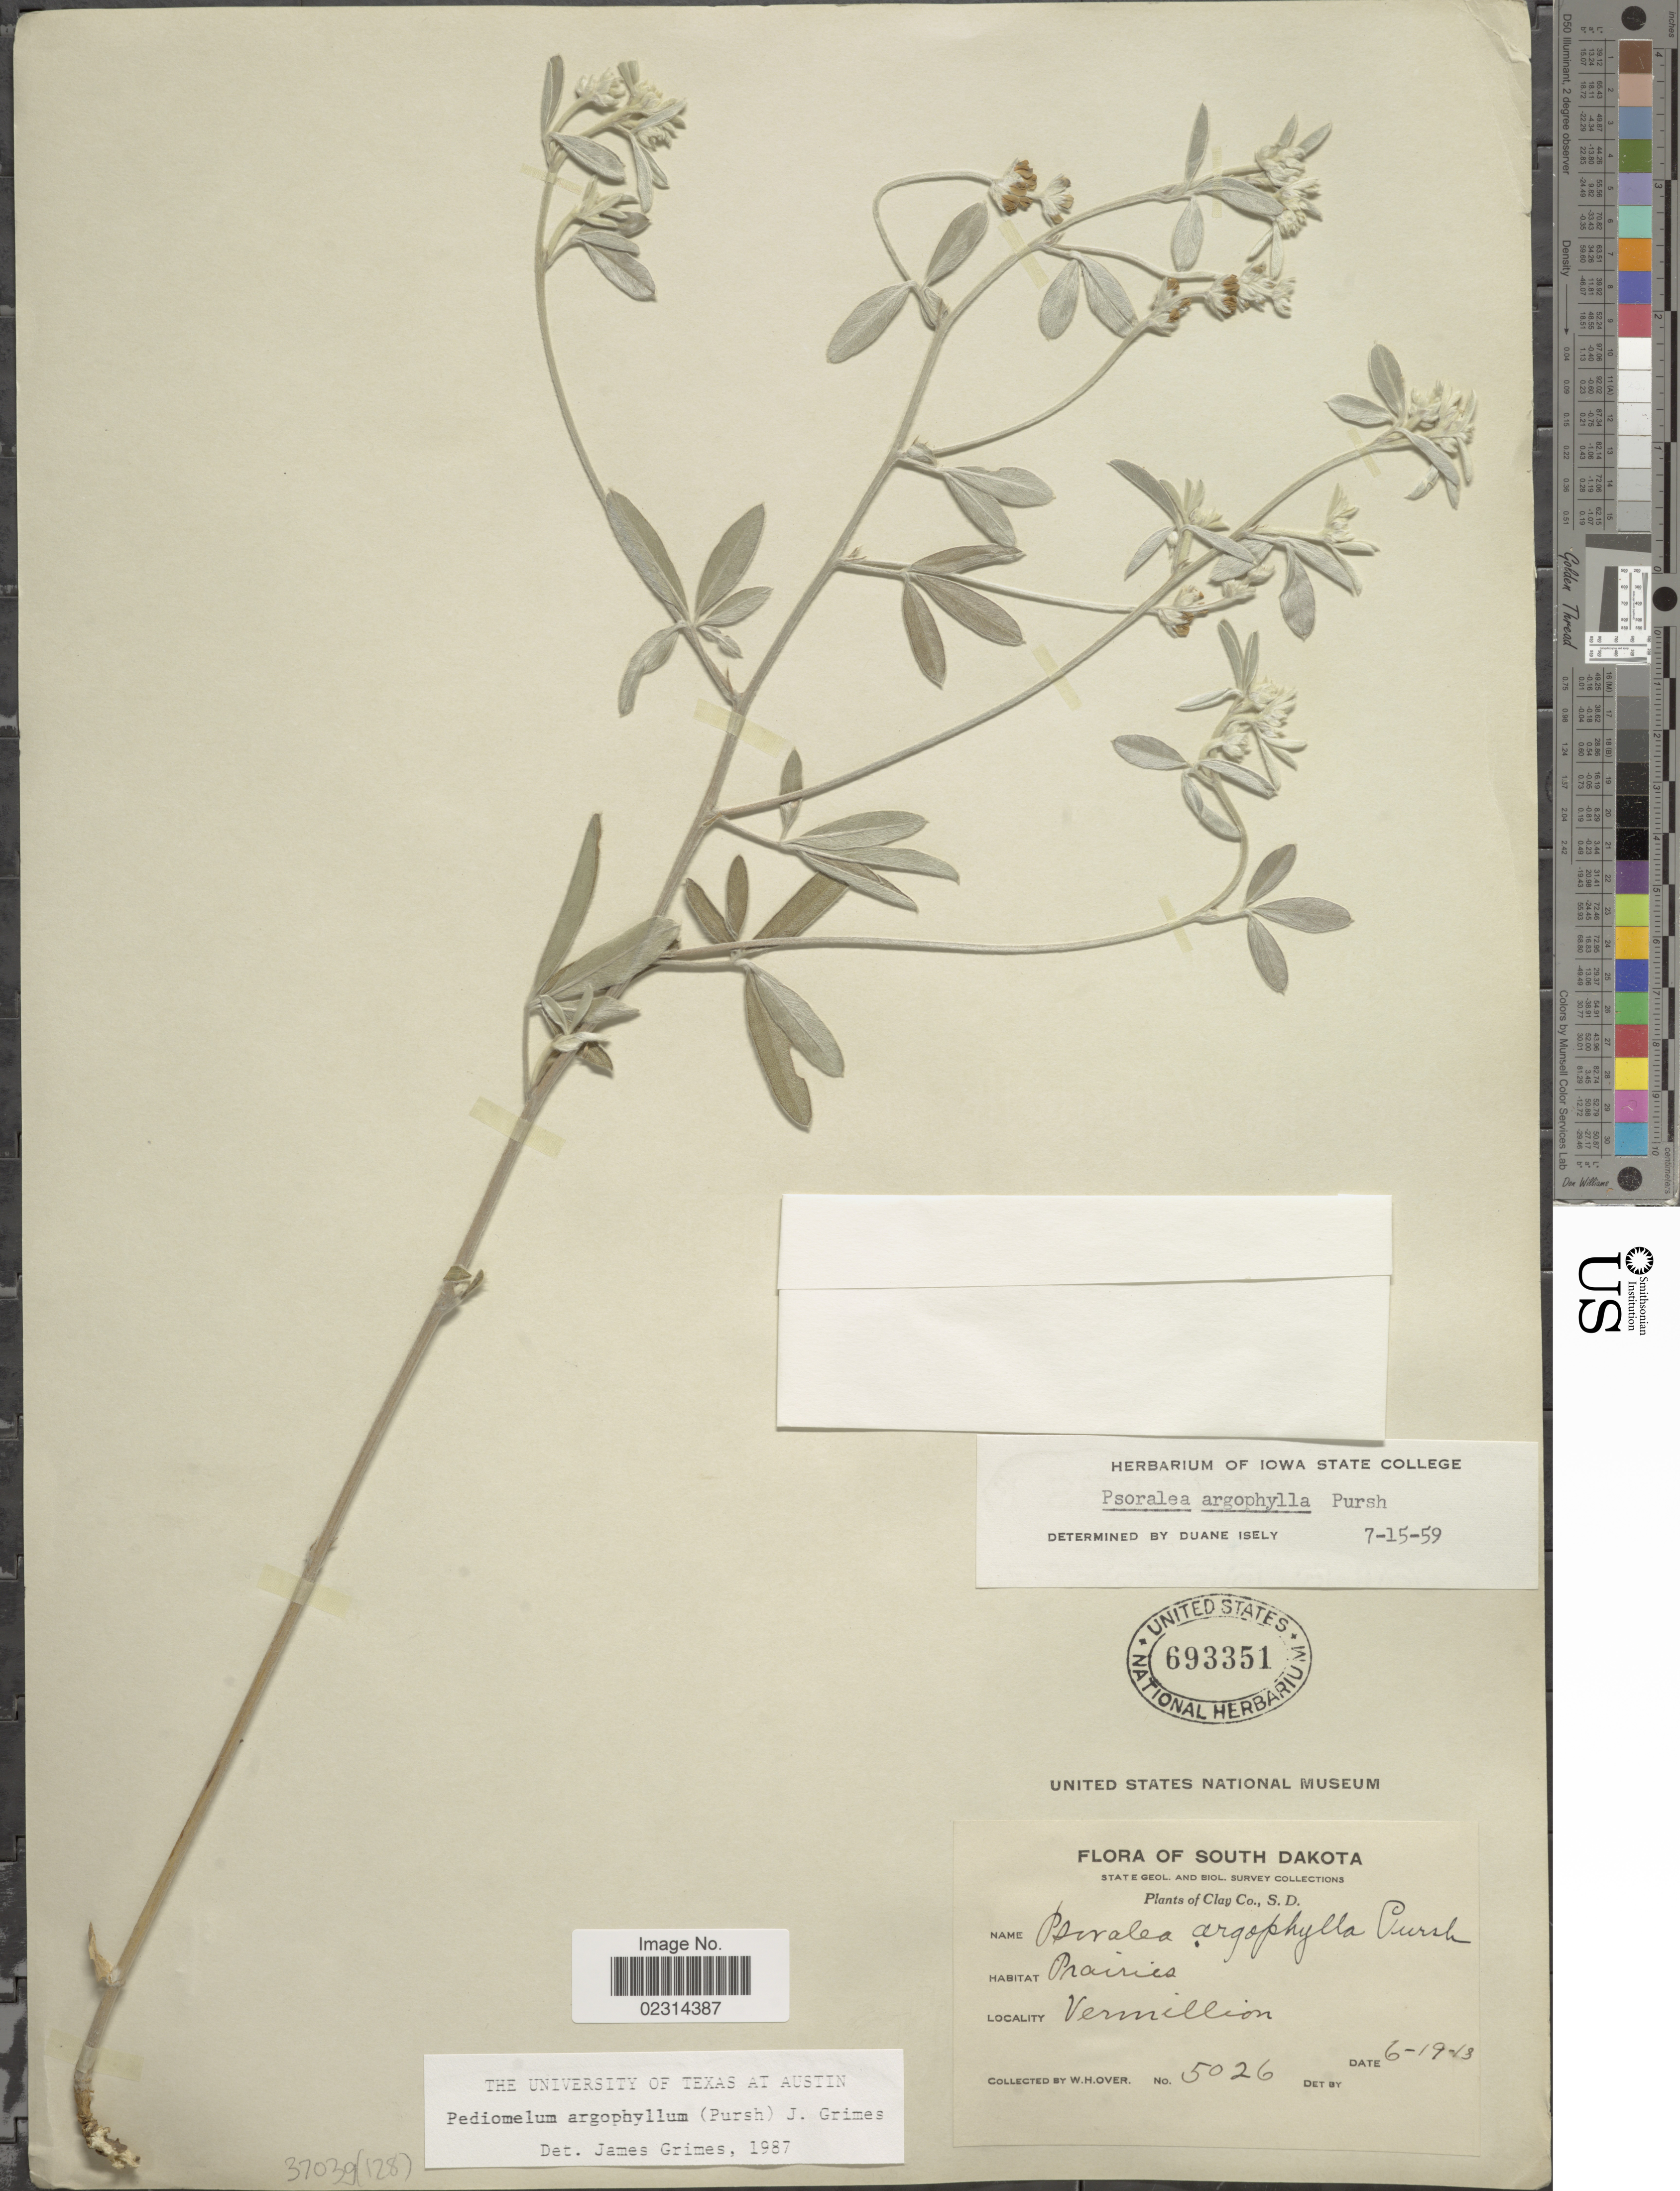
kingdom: Plantae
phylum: Tracheophyta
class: Magnoliopsida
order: Fabales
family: Fabaceae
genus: Pediomelum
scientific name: Pediomelum argophyllum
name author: (Pursh) J.W. Grimes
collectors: W. Over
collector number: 5026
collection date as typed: Transcribed d/m/y: 19/6/13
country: United States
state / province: South Dakota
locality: Vermillion. Clay Co.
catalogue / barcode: US 693351